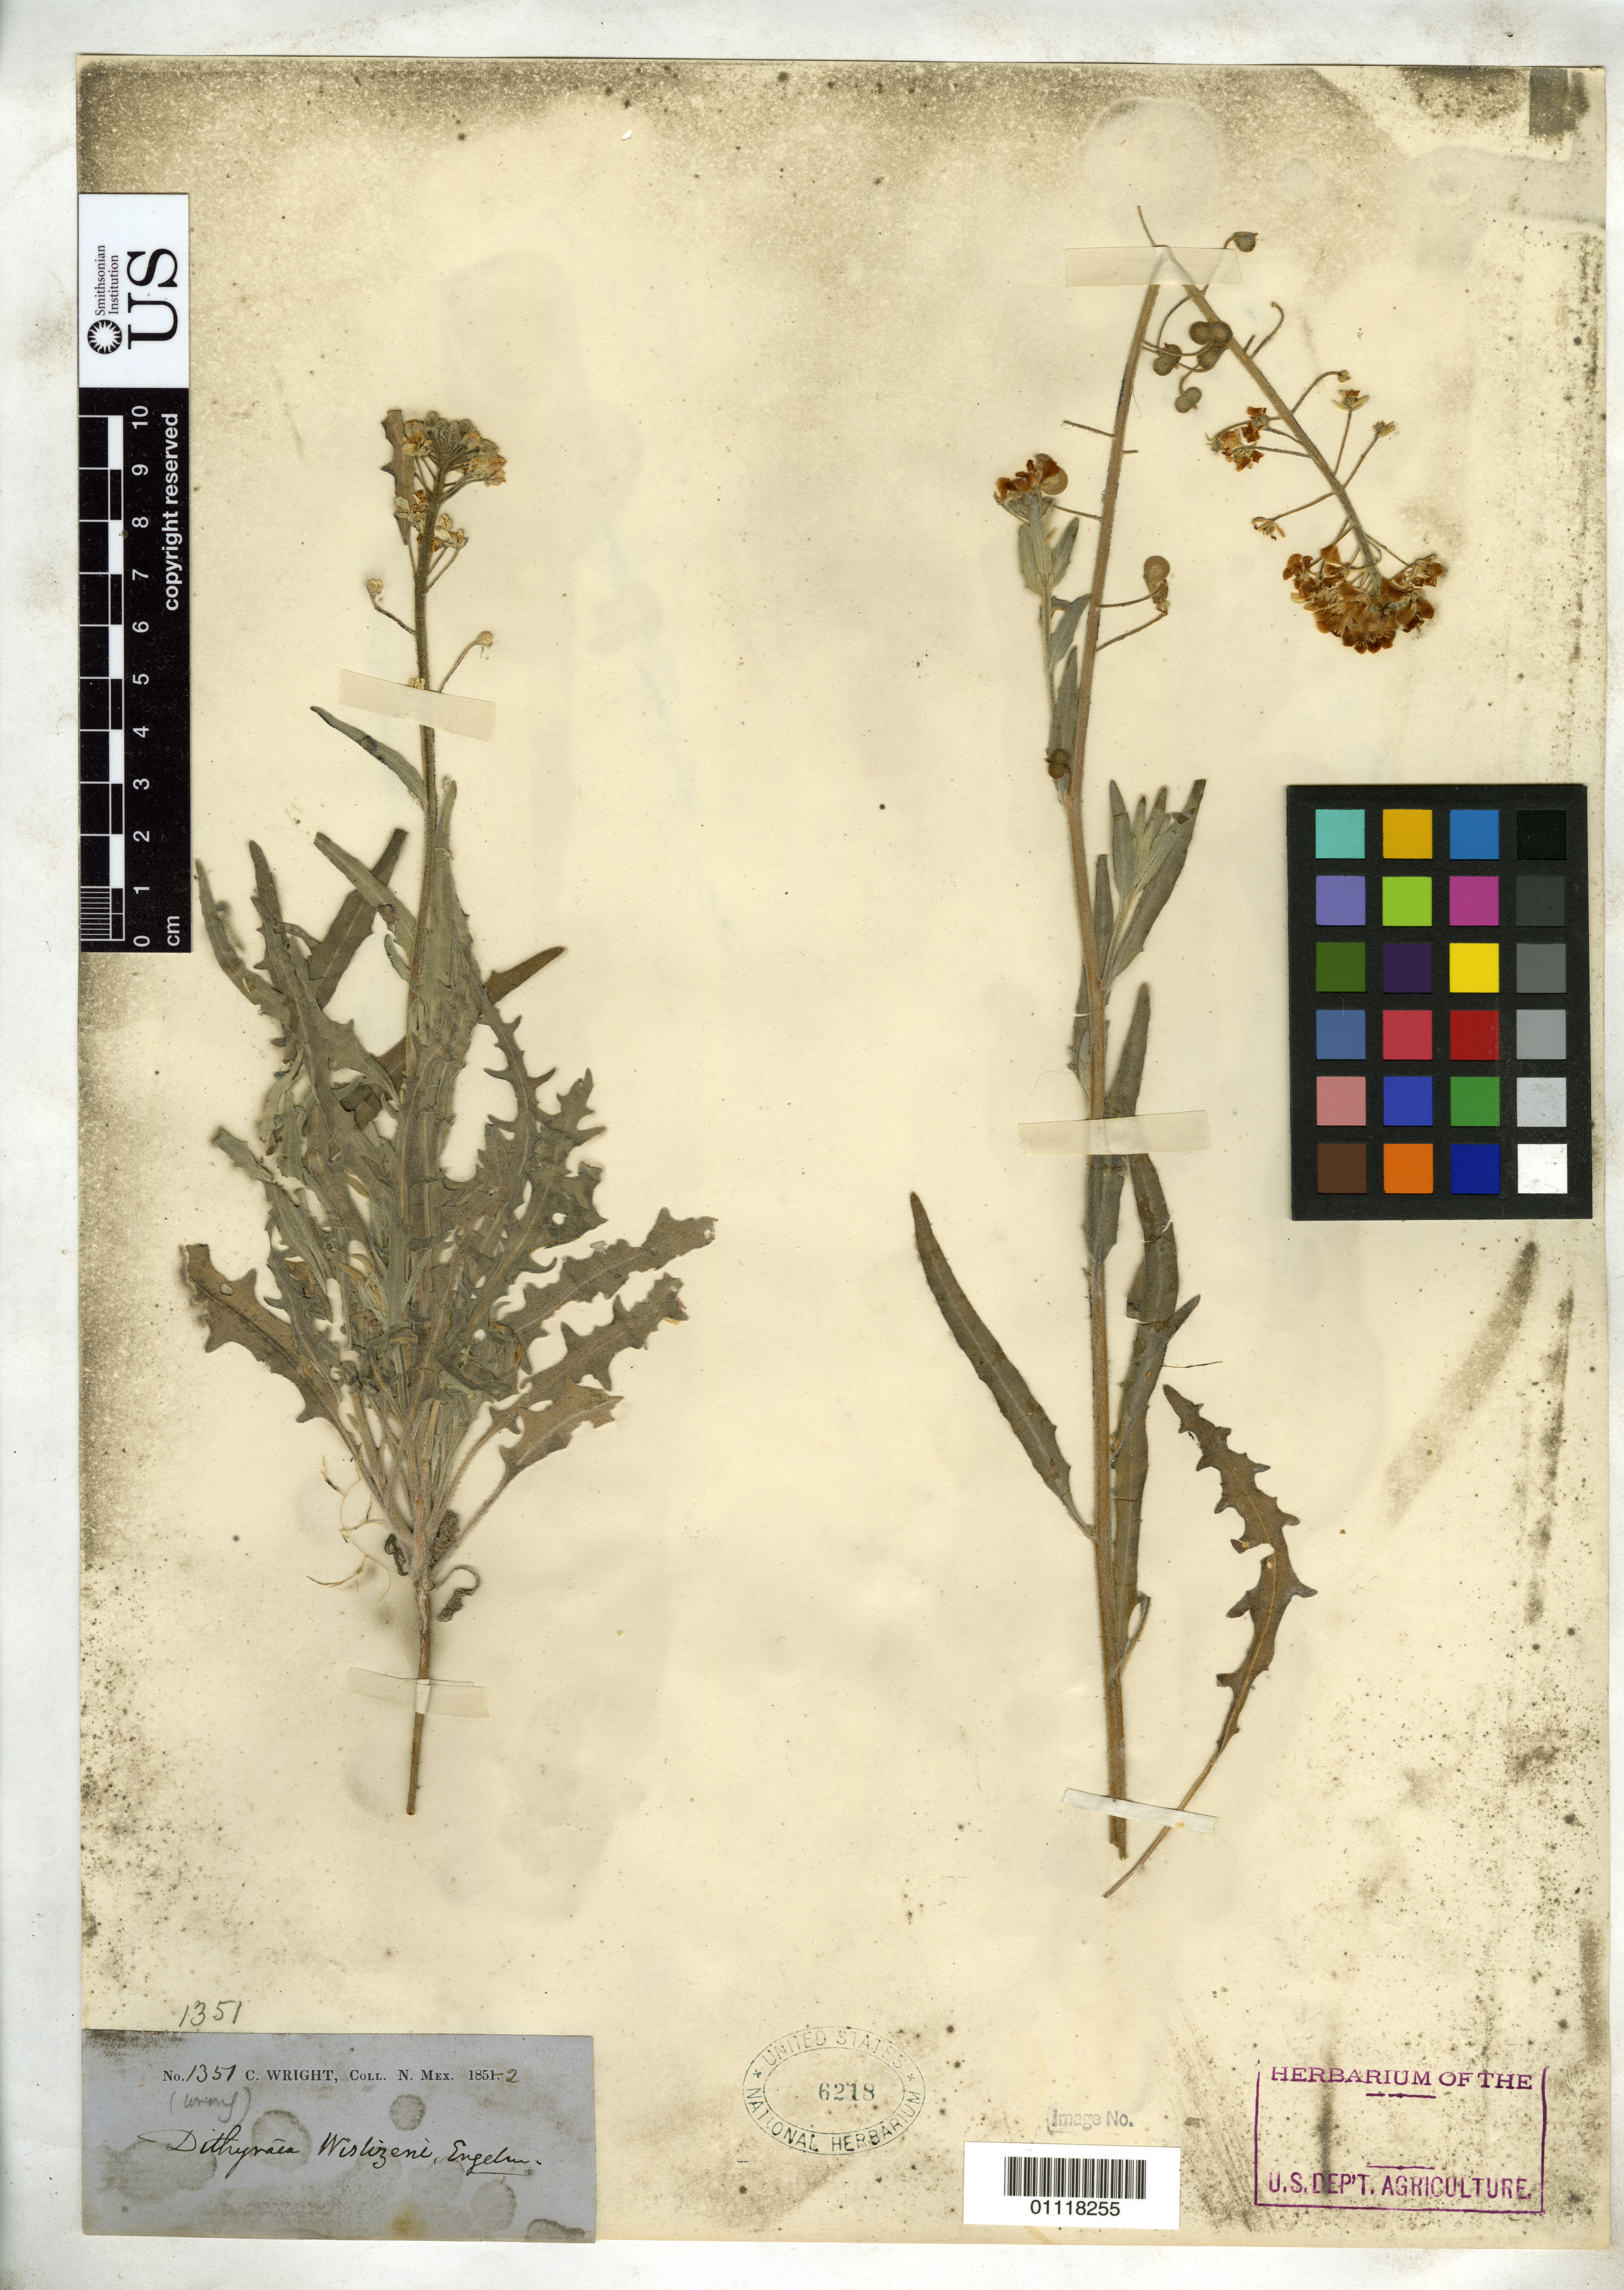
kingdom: Plantae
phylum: Tracheophyta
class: Magnoliopsida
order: Brassicales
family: Brassicaceae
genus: Dithyrea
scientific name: Dithyrea wislizeni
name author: Engelm.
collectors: C. Wright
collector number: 1351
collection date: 1851/1852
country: United States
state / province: New Mexico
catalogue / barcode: US 6218